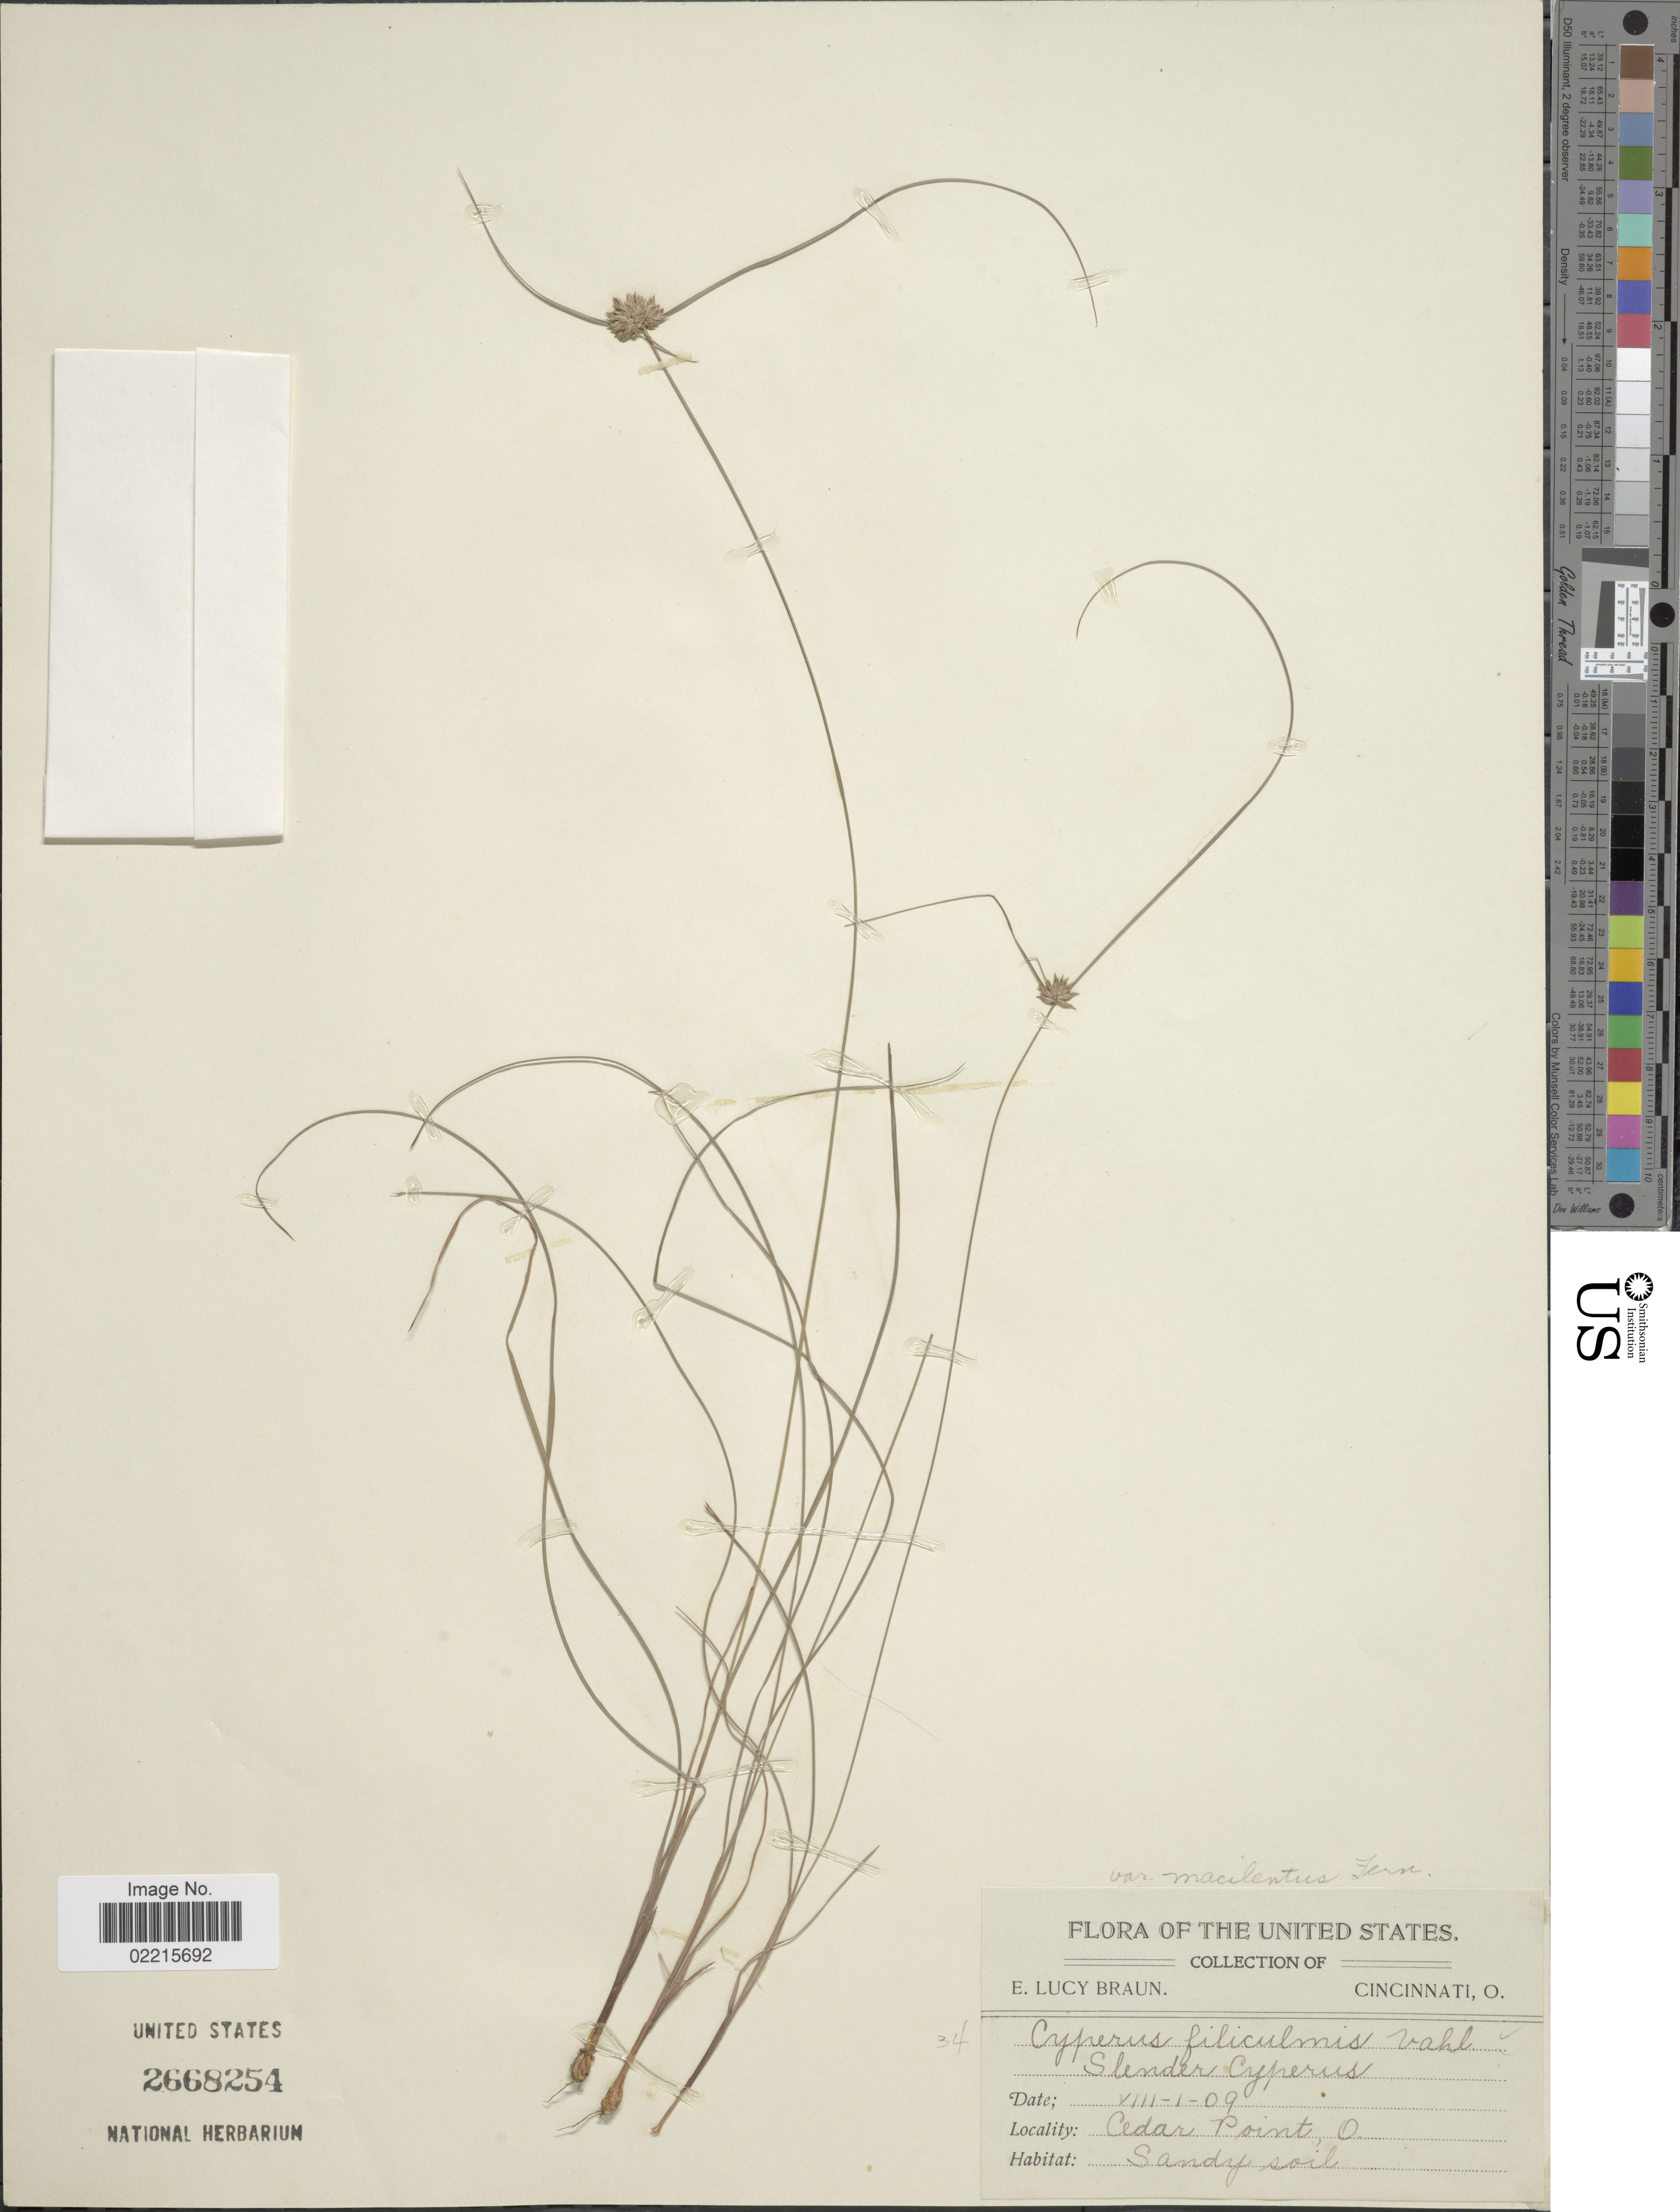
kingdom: Plantae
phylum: Tracheophyta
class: Liliopsida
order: Poales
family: Cyperaceae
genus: Cyperus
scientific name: Cyperus filiculmis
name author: Vahl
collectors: E. L. Braun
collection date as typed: Transcribed d/m/y: 1/8/9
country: United States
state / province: Ohio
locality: Cedar Point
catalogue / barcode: US 2668254